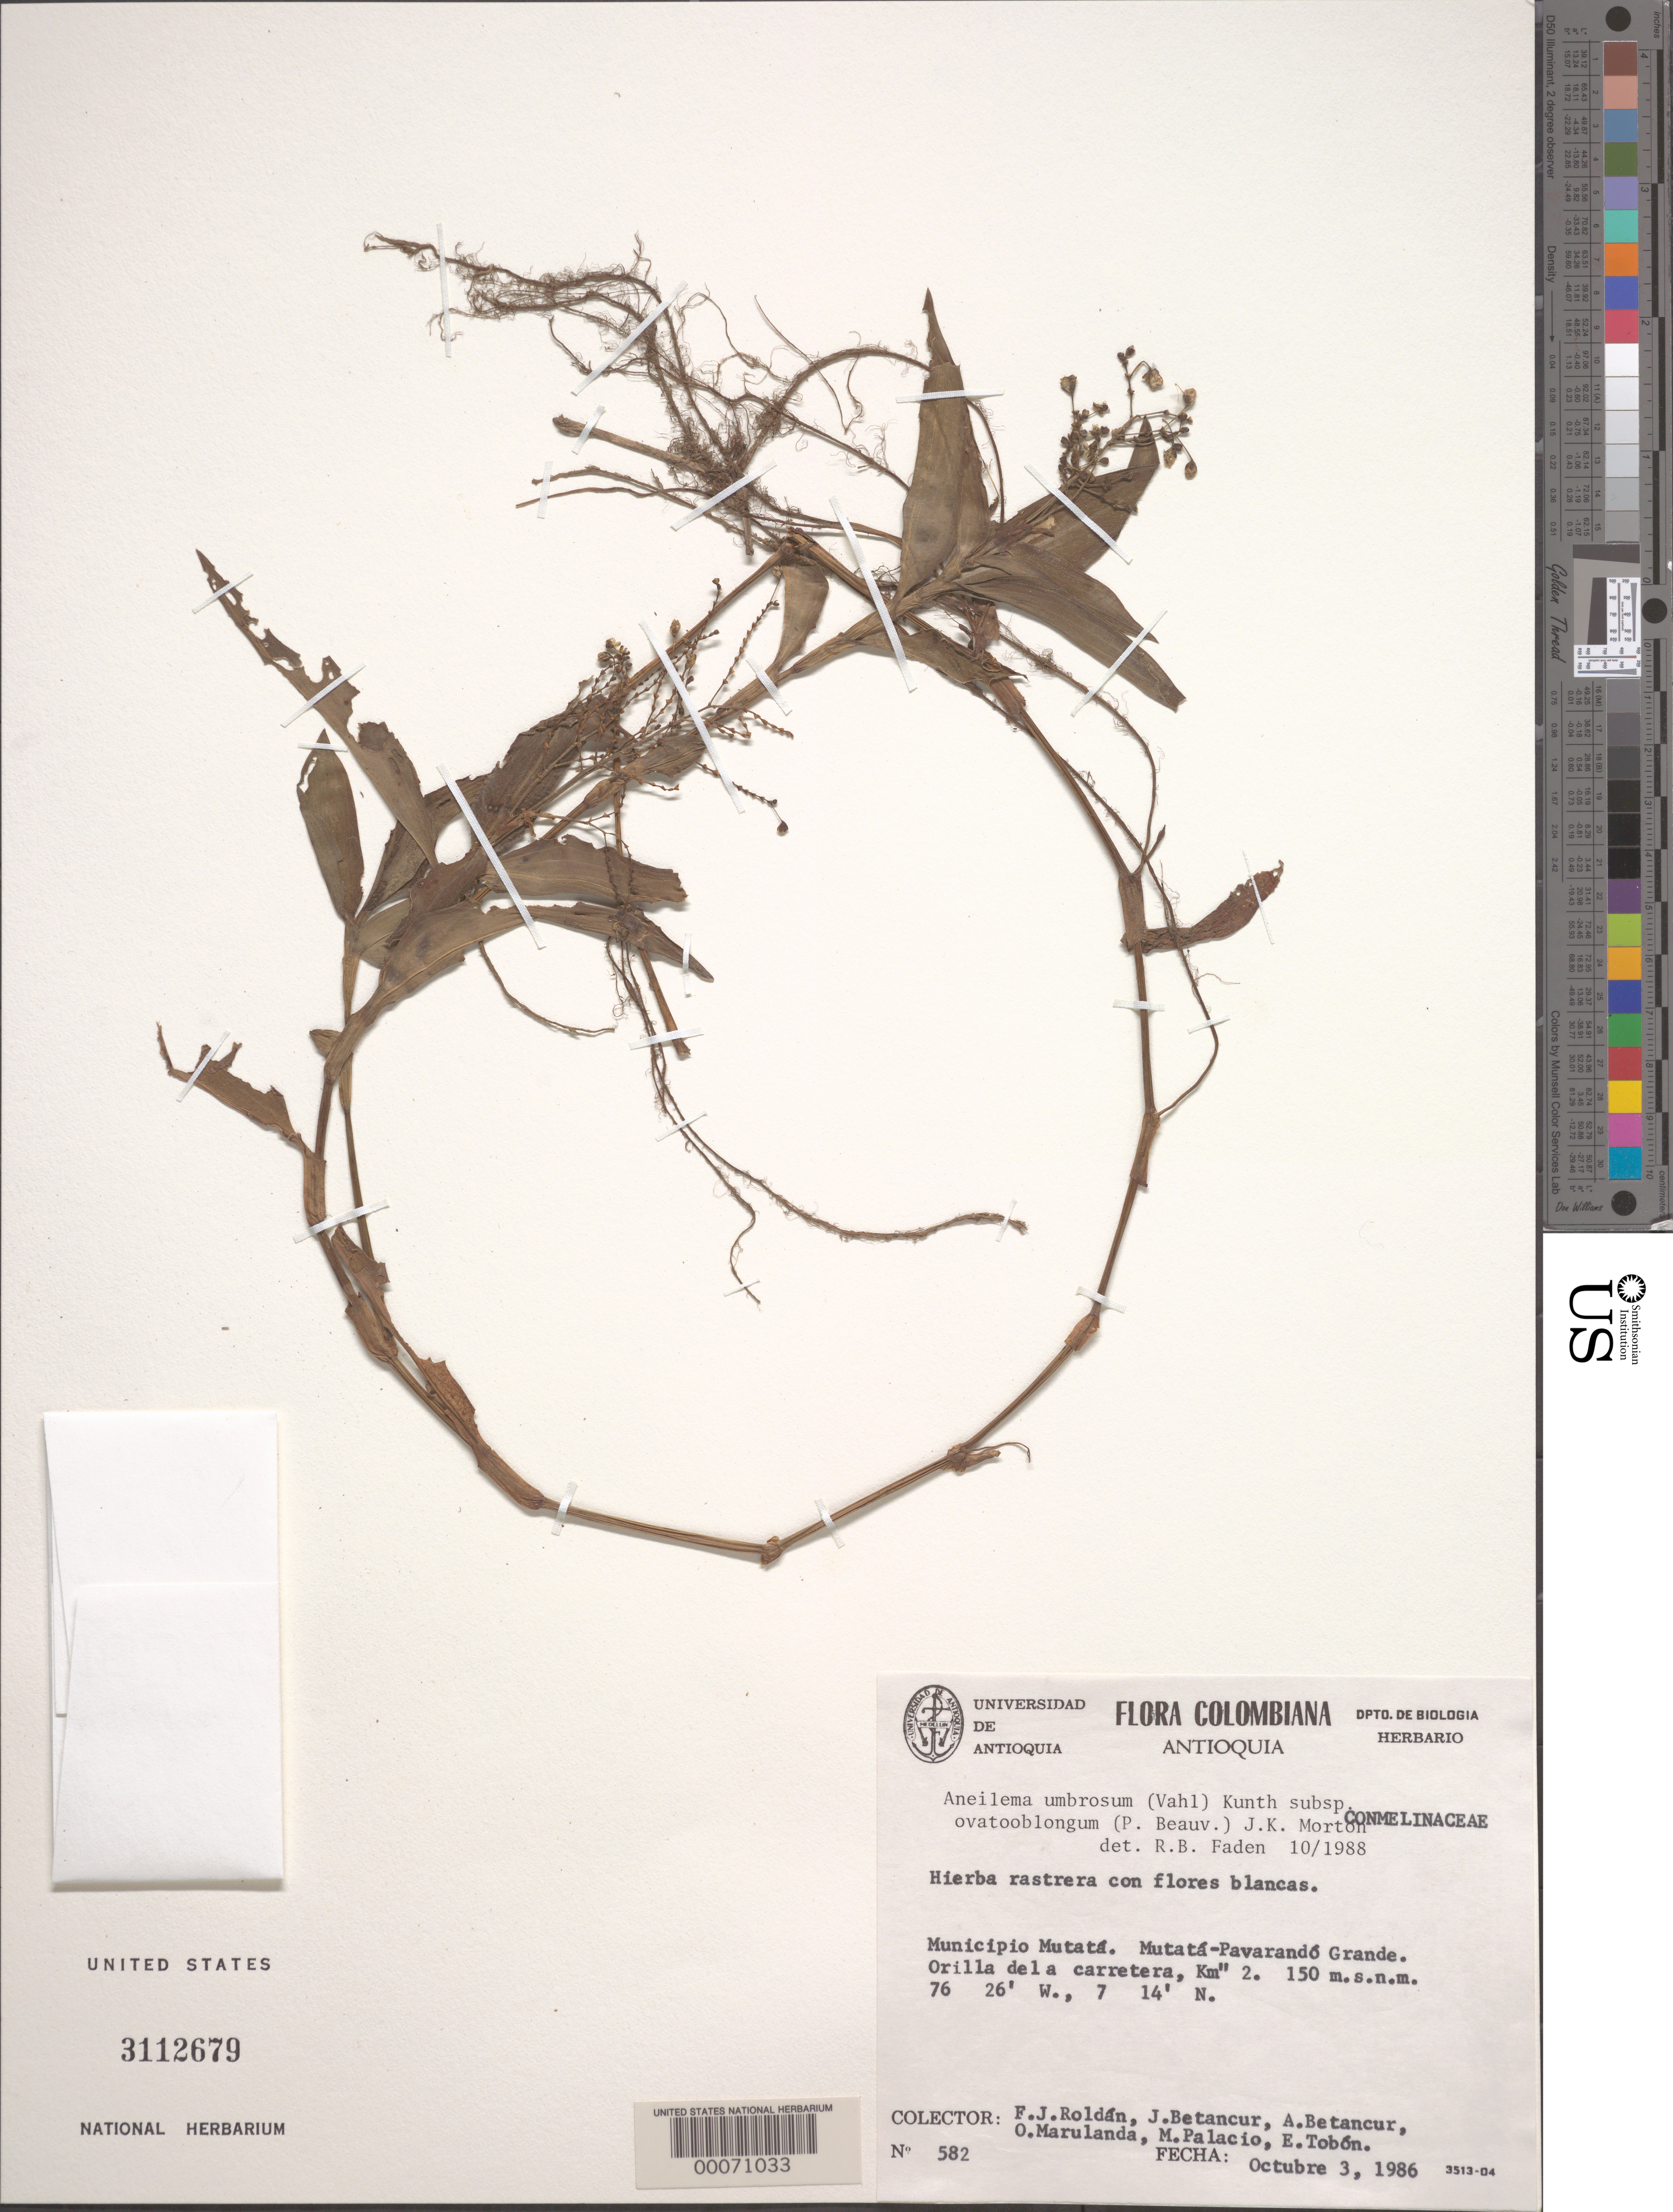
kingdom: Plantae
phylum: Tracheophyta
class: Liliopsida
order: Commelinales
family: Commelinaceae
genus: Aneilema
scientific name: Aneilema umbrosum subsp. ovato-oblongum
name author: (P. Beauv.) J.K. Morton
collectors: F. J. Roldán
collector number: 582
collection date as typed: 03 Oct 1986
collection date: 1986-10-03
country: Colombia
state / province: Antioquia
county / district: Mutatá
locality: Mutata-Pavarando Grande, edge of highway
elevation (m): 150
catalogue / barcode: US 3112679